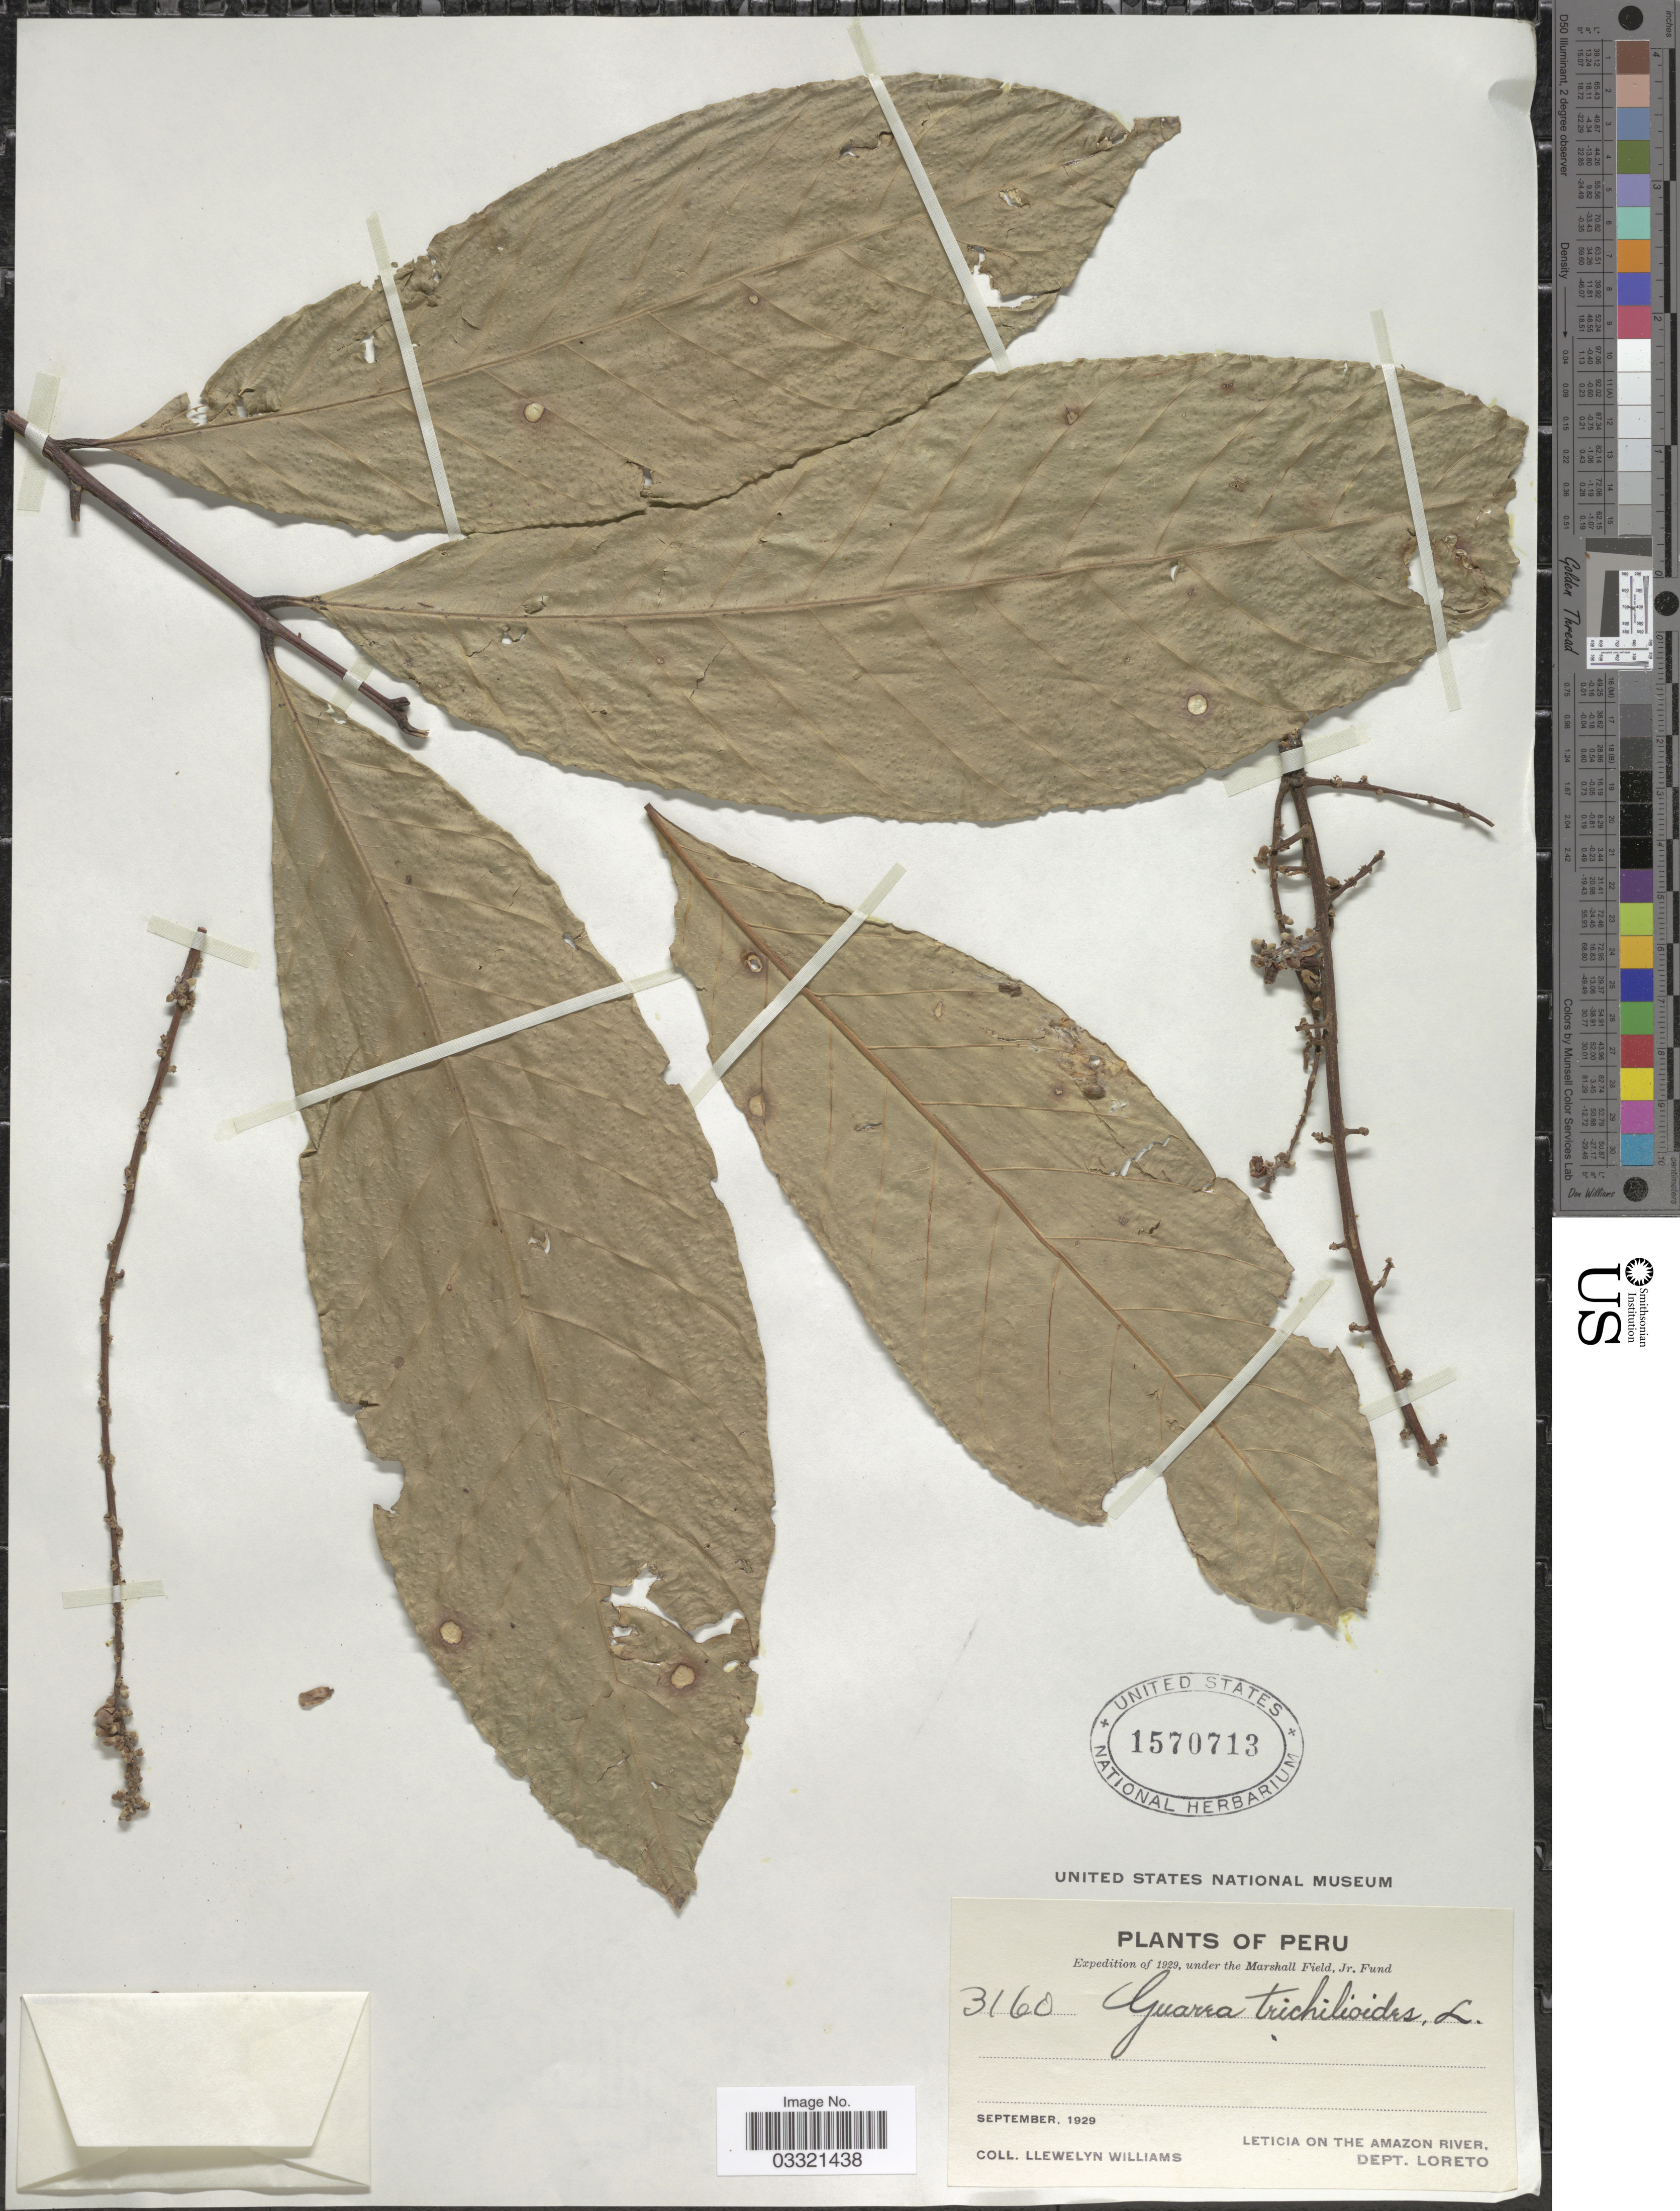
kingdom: Plantae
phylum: Tracheophyta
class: Magnoliopsida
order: Sapindales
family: Meliaceae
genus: Guarea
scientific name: Guarea guidonia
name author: (L.) Sleumer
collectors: Ll. Williams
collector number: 3160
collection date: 1929-09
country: Peru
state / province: Loreto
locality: Leticia on the Amazon River. Dept. Loreto.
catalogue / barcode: US 1570713